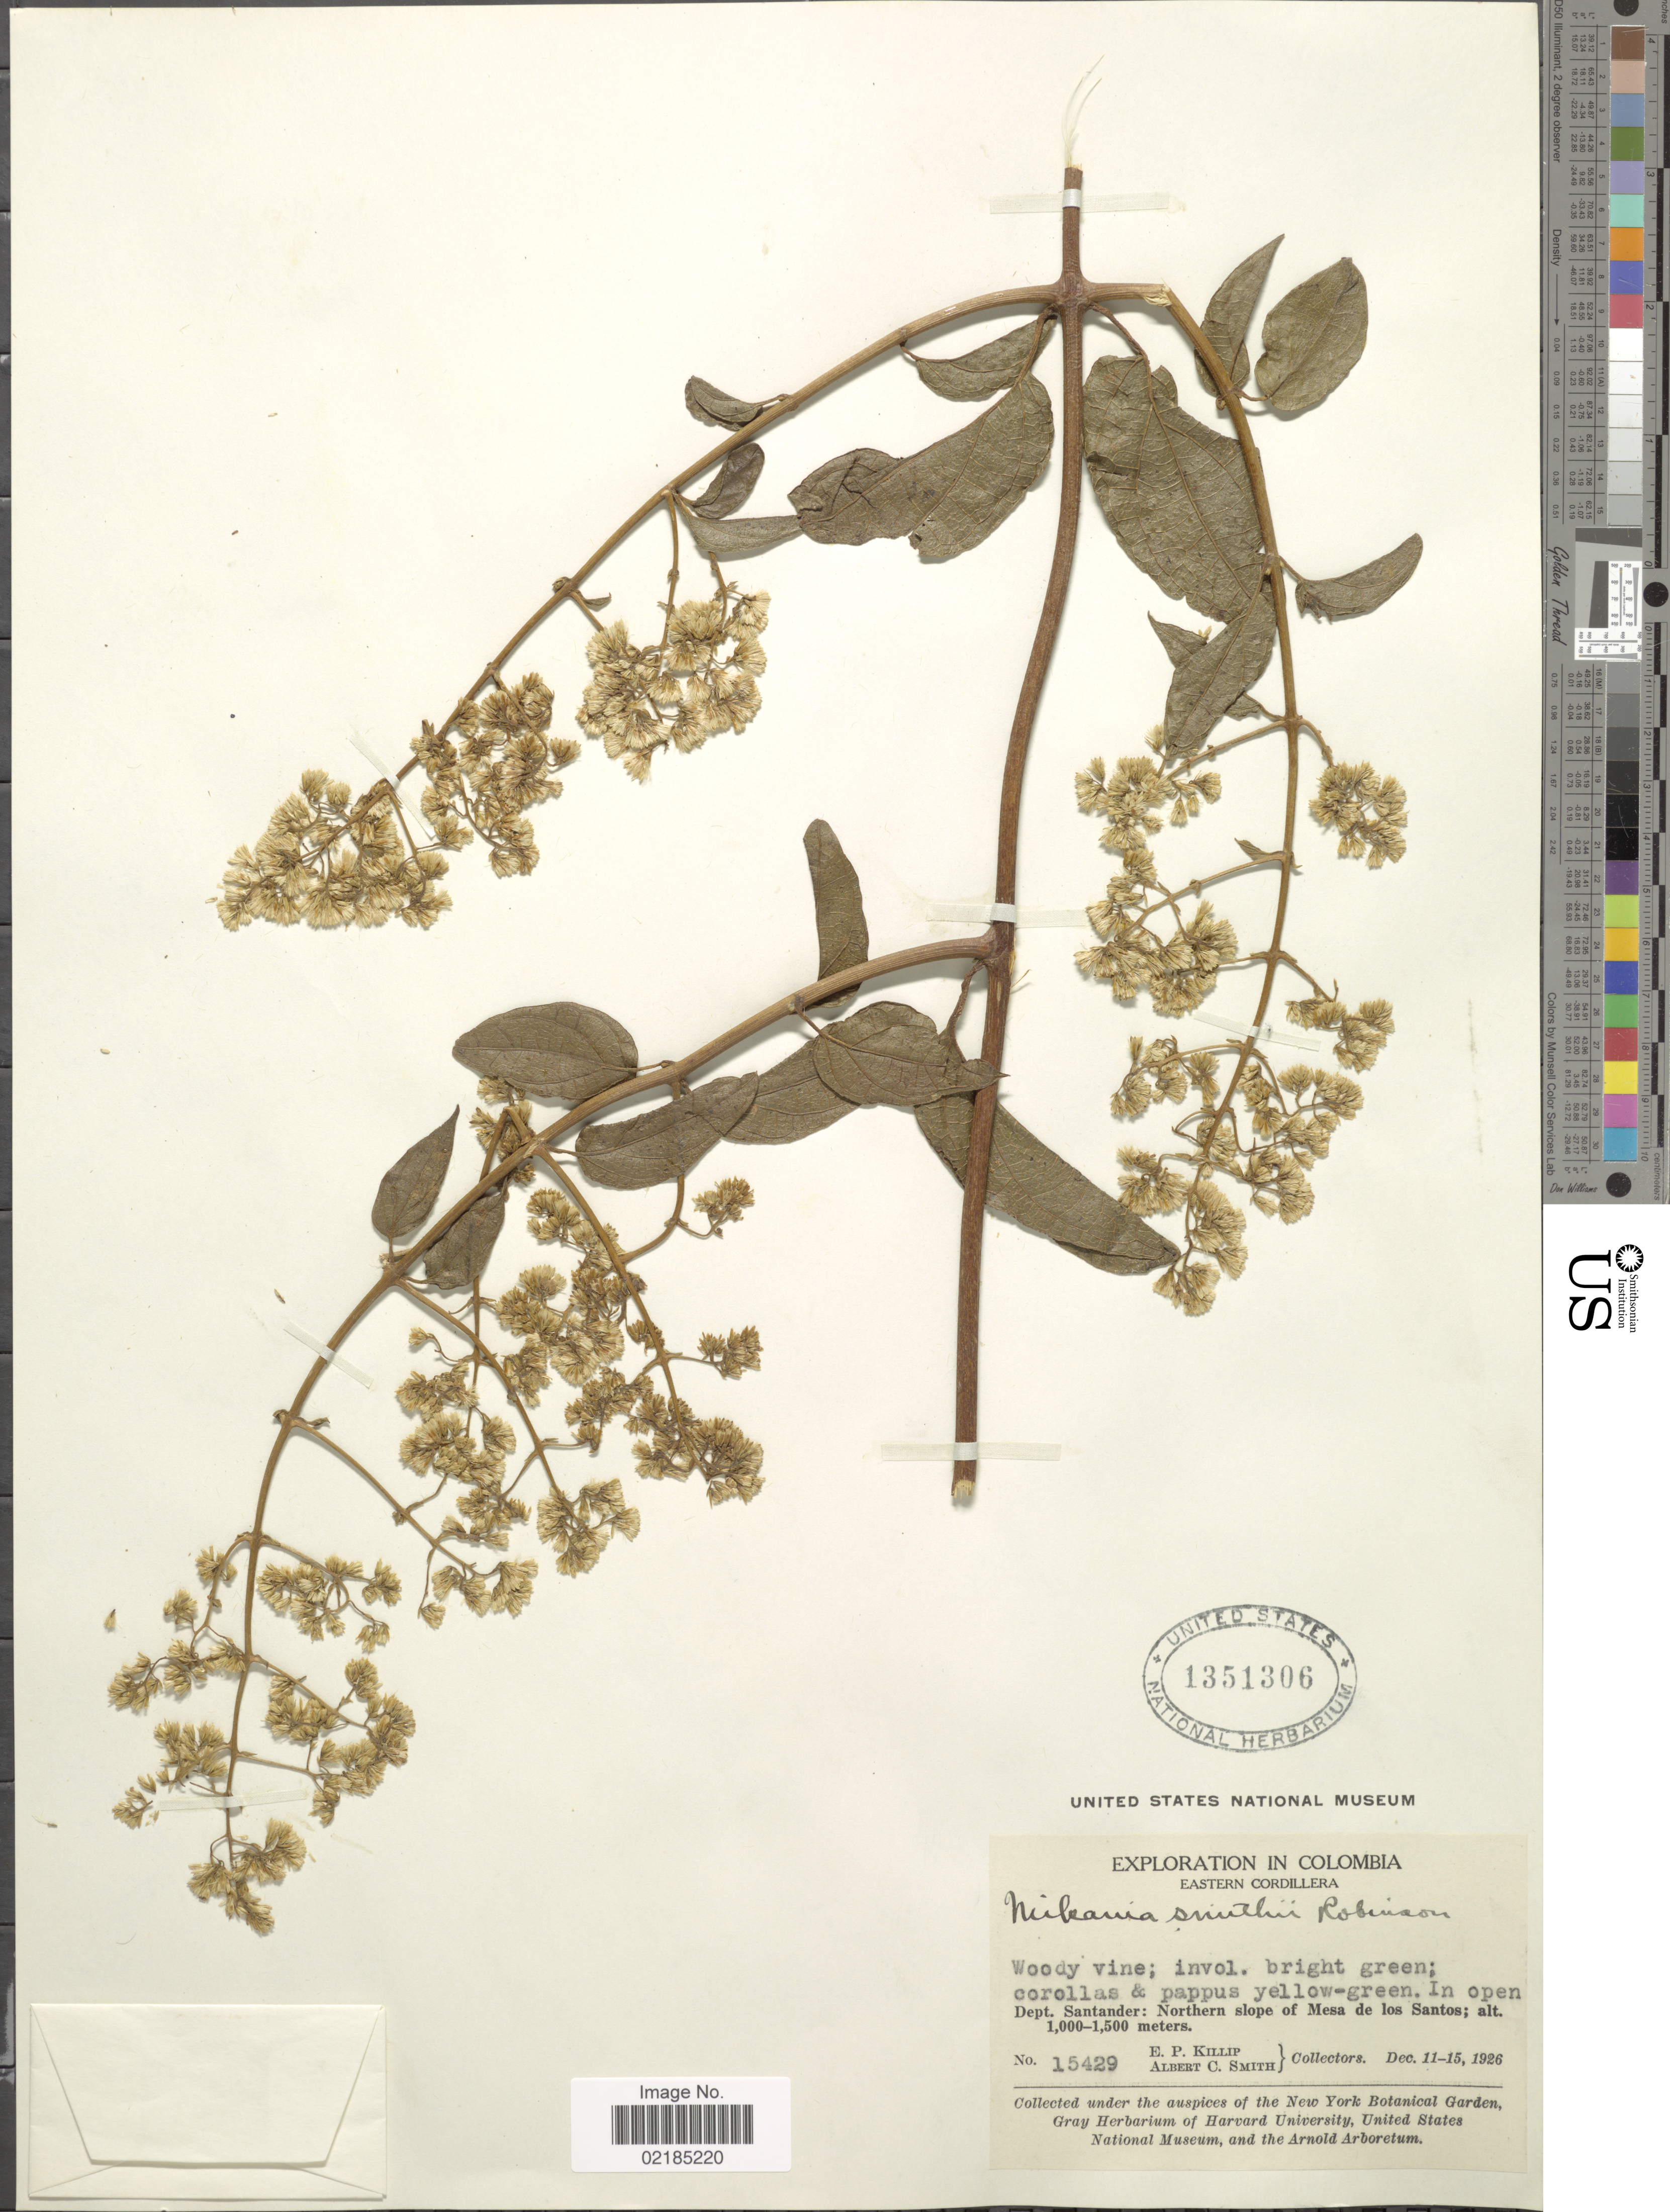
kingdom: Plantae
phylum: Tracheophyta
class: Magnoliopsida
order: Asterales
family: Asteraceae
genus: Mikania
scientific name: Mikania smithii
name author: B.L. Rob.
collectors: E. P. Killip & A. C. Smith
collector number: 15429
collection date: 1926-12-11/1926-12-15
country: Colombia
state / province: Santander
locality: Eastern Cordillera. Dept. Santander: Northern slope of Mesa de los Santos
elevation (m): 1000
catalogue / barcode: US 1351306